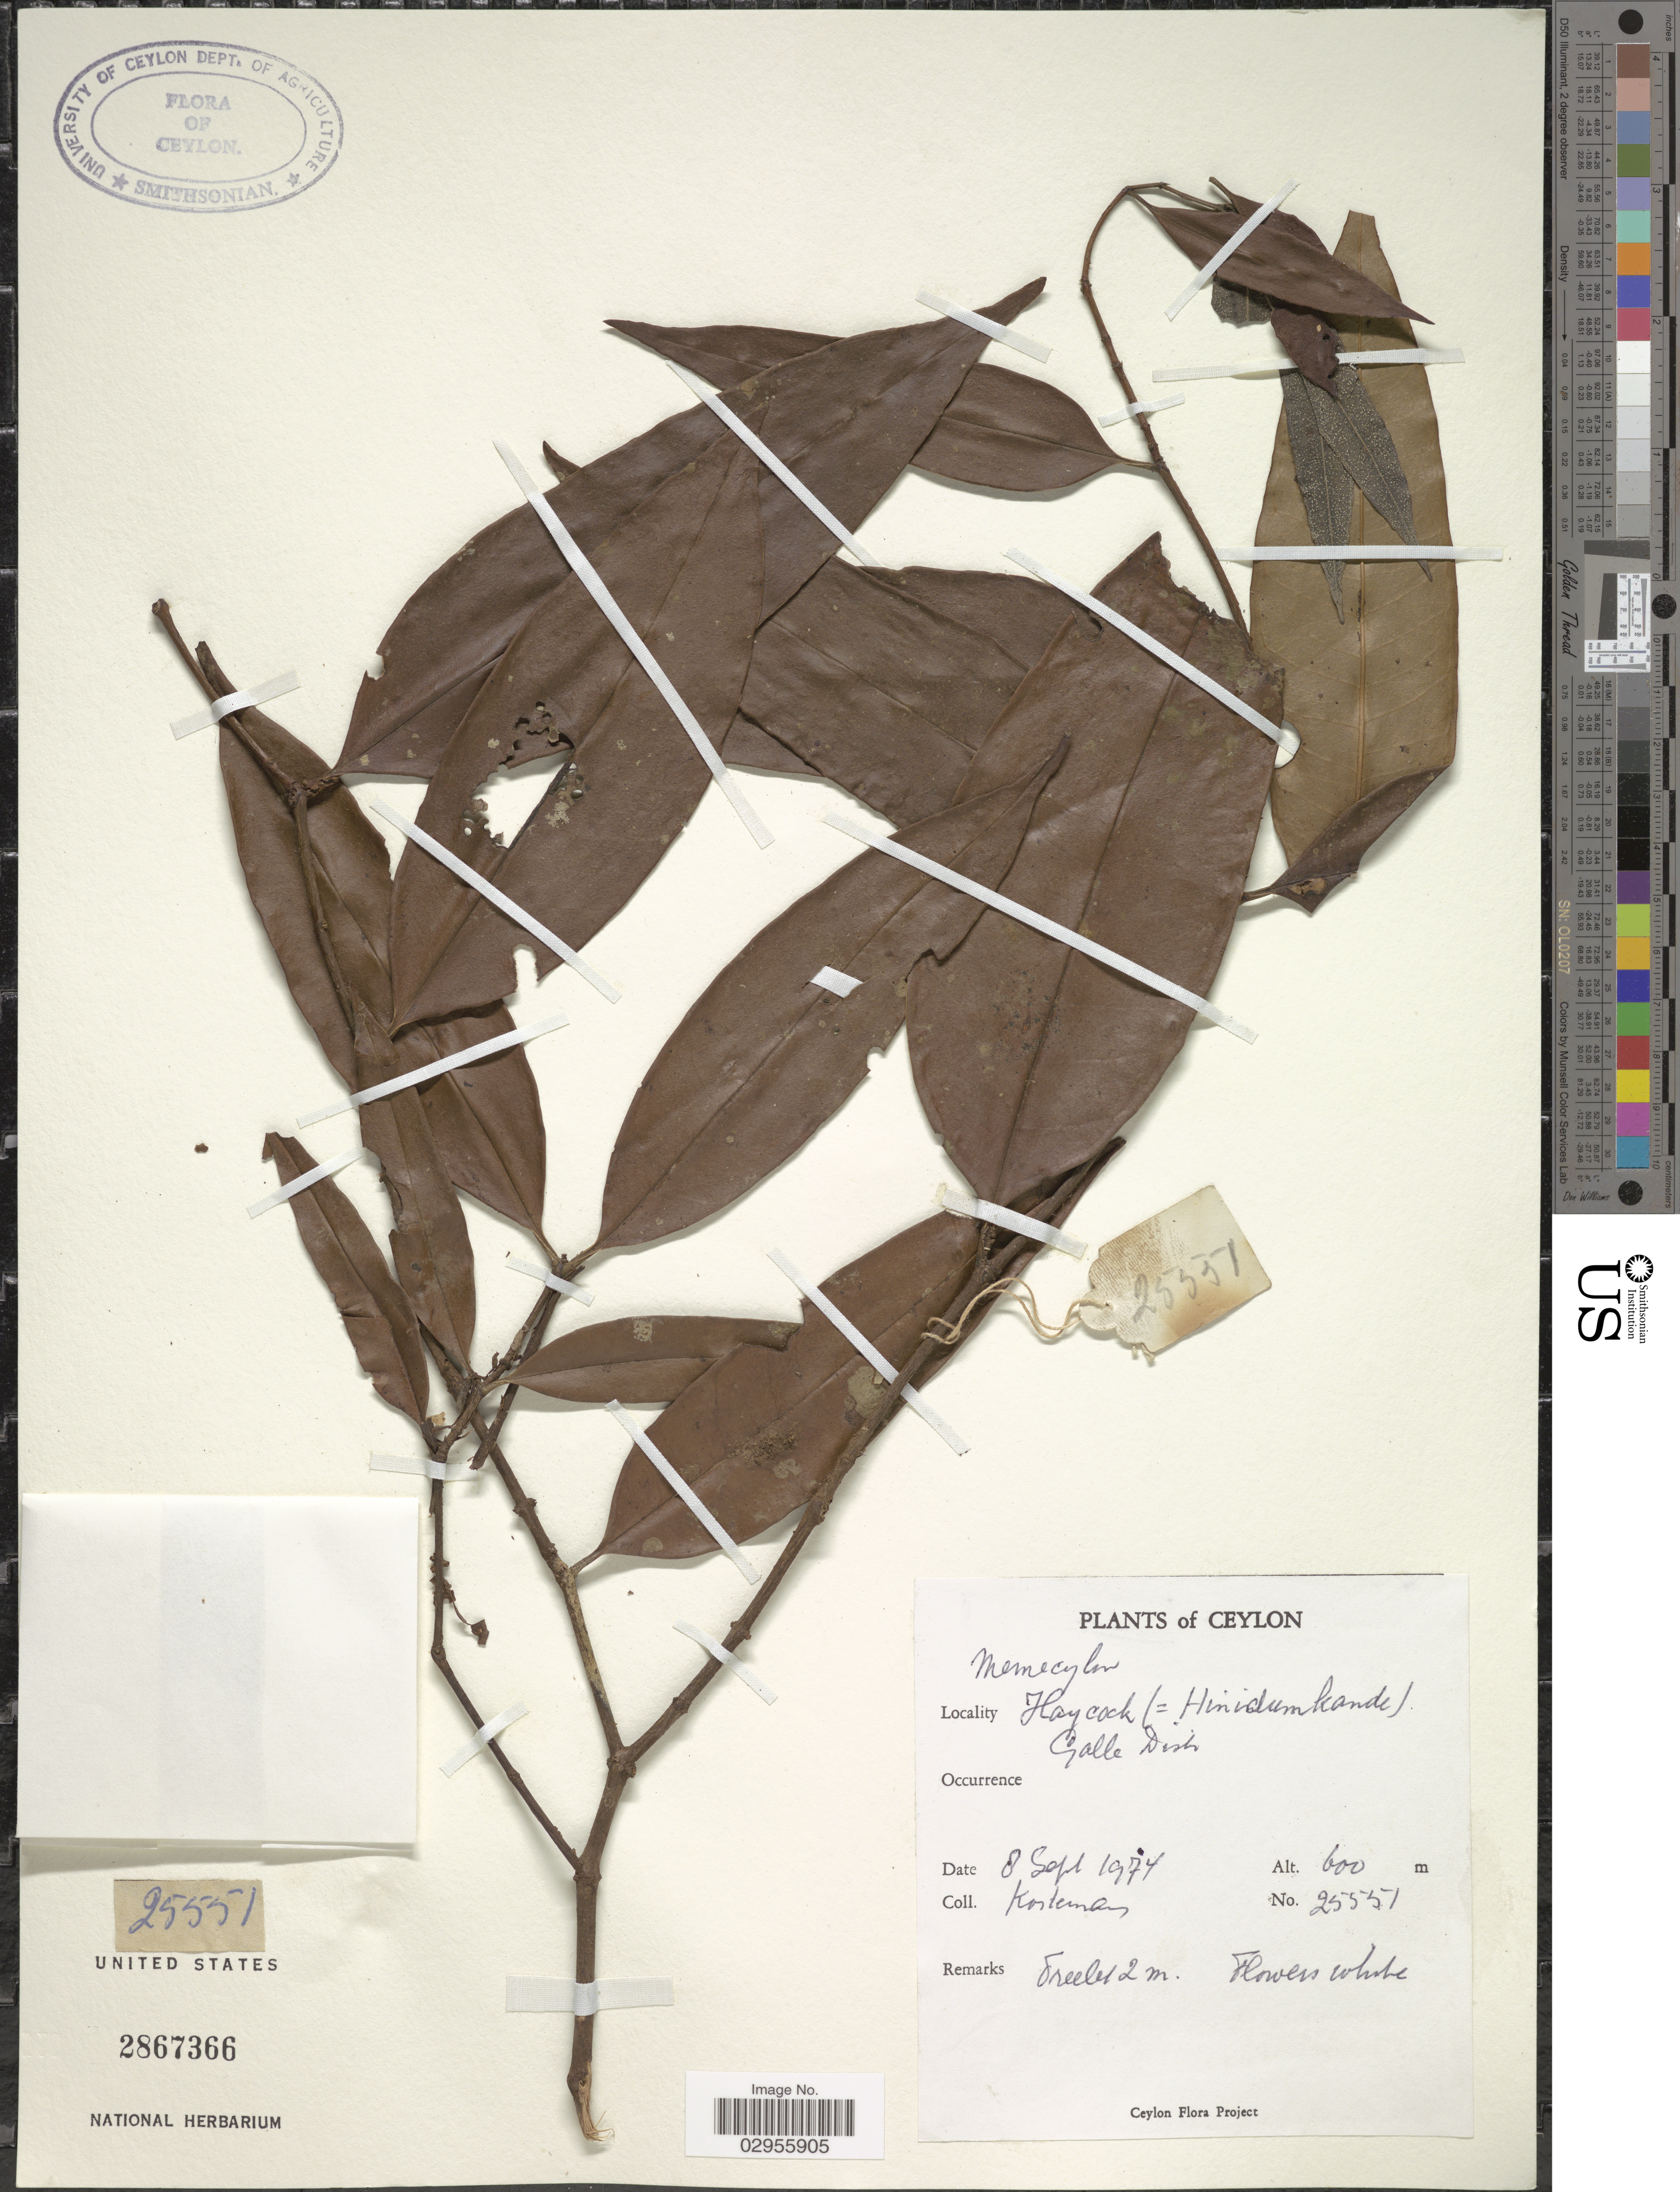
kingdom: Plantae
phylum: Tracheophyta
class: Magnoliopsida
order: Myrtales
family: Melastomataceae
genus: Memecylon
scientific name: Memecylon sp.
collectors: Kostermans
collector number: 25551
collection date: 1974-09-08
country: Sri Lanka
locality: Ceylon. Haycock (=Hinidumkande) Galle Distr.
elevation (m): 600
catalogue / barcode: US 2867366